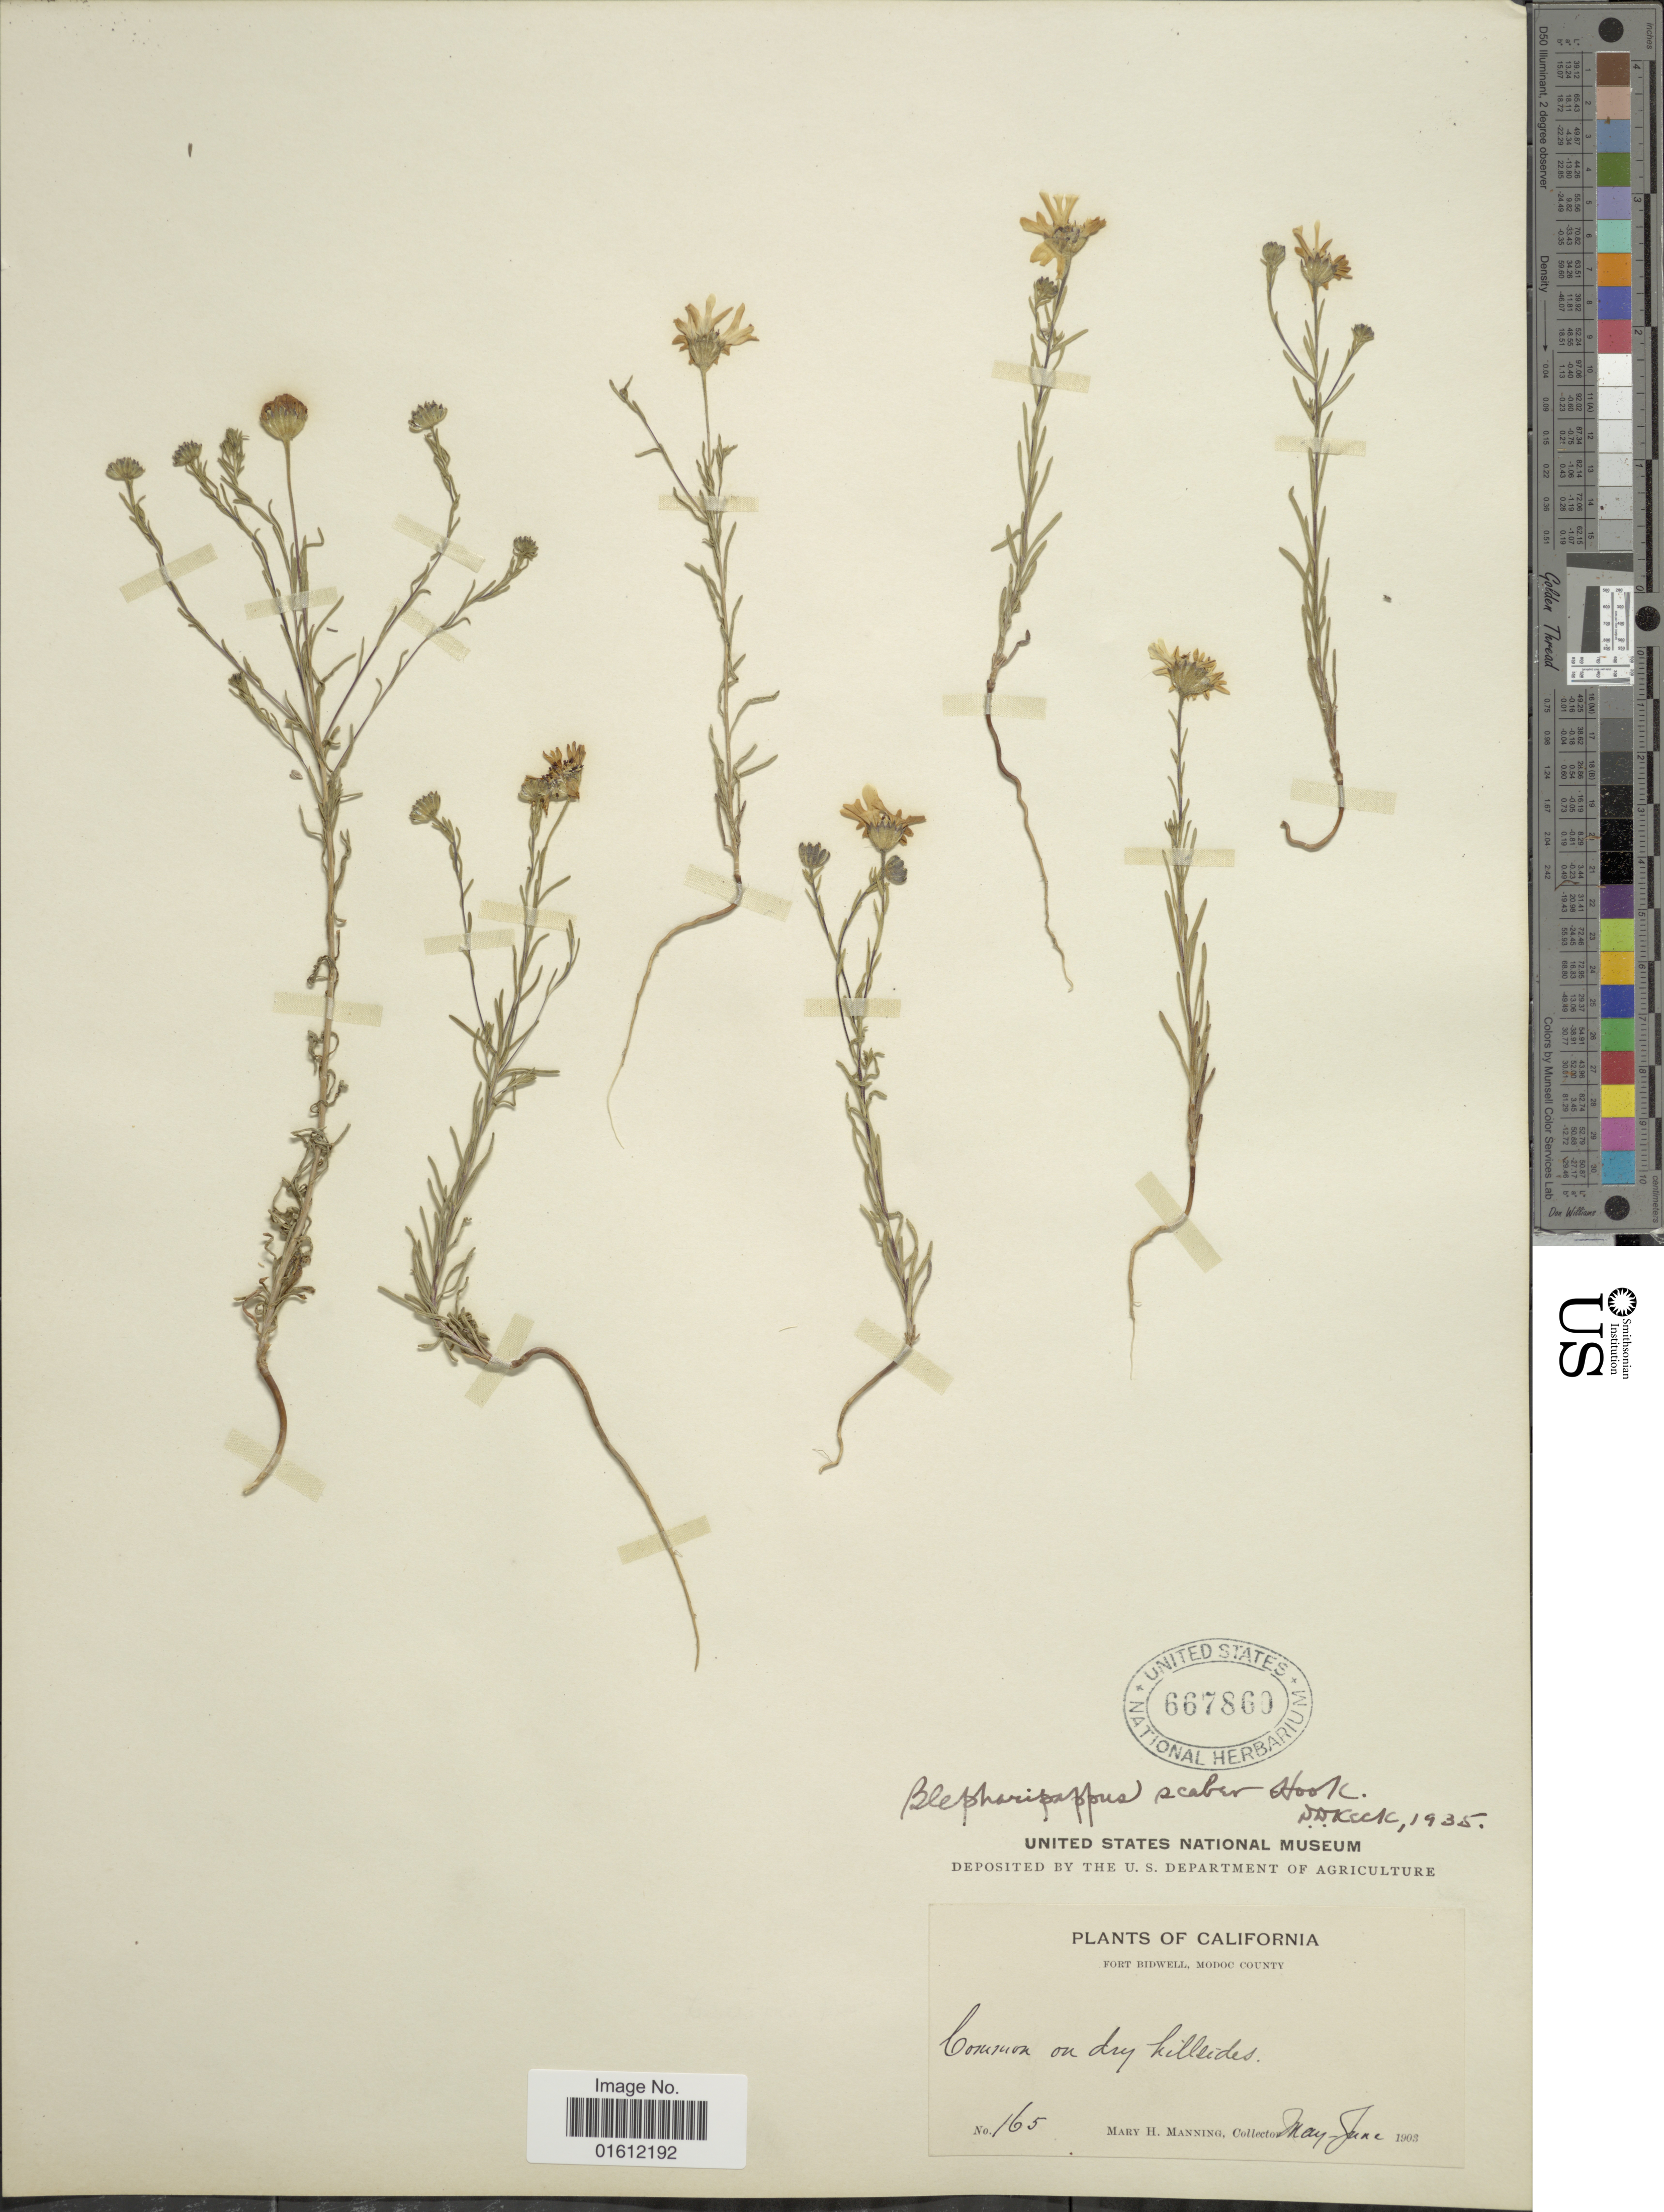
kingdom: Plantae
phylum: Tracheophyta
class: Magnoliopsida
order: Asterales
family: Asteraceae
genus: Blepharipappus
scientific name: Blepharipappus scaber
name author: Hook.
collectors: M. Manning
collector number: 165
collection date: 1903-05/1903-06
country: United States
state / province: California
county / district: Modoc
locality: Fort Bidwell, Modoc County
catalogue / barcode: US 667860